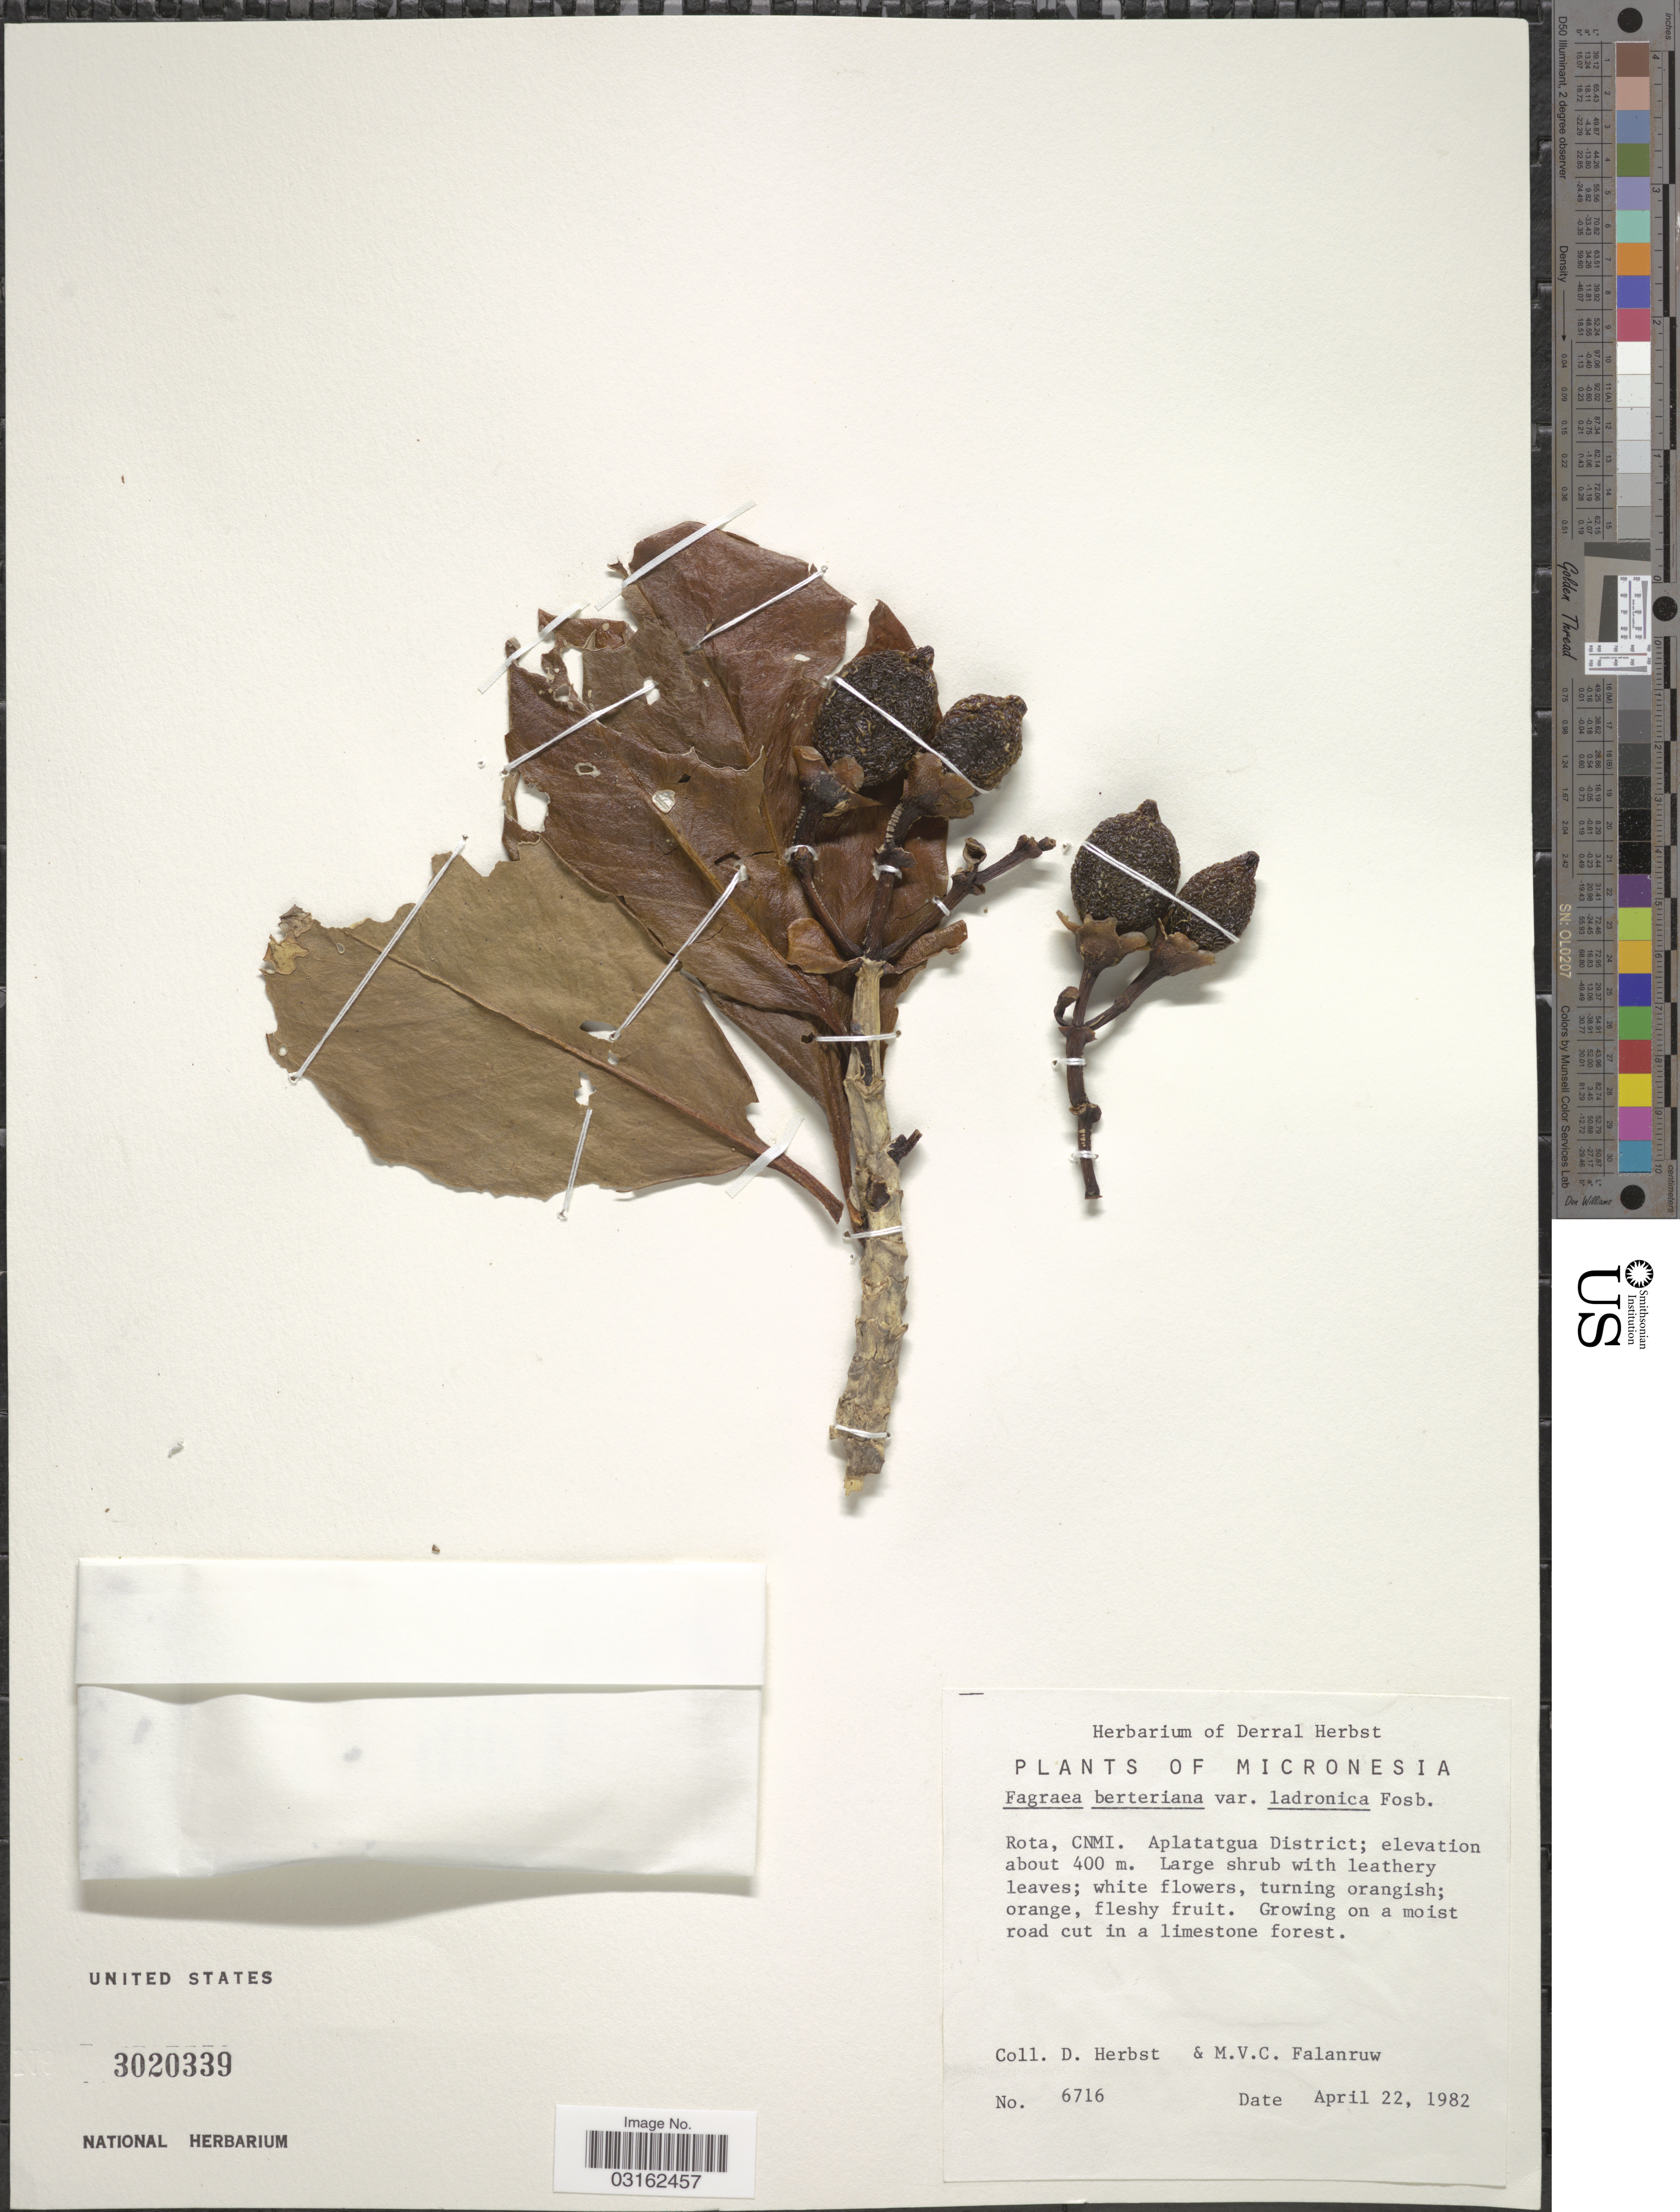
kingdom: Plantae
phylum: Tracheophyta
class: Magnoliopsida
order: Gentianales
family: Gentianaceae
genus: Fagraea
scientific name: Fagraea berteroana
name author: A. Gray ex Benth.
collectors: D. R. Herbst & M. V. Falanruw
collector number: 6716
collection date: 1982-04-22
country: Northern Mariana Islands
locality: Micronesia. Rota, CNMI. Aplatatgua District.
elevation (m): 400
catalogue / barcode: US 3020339